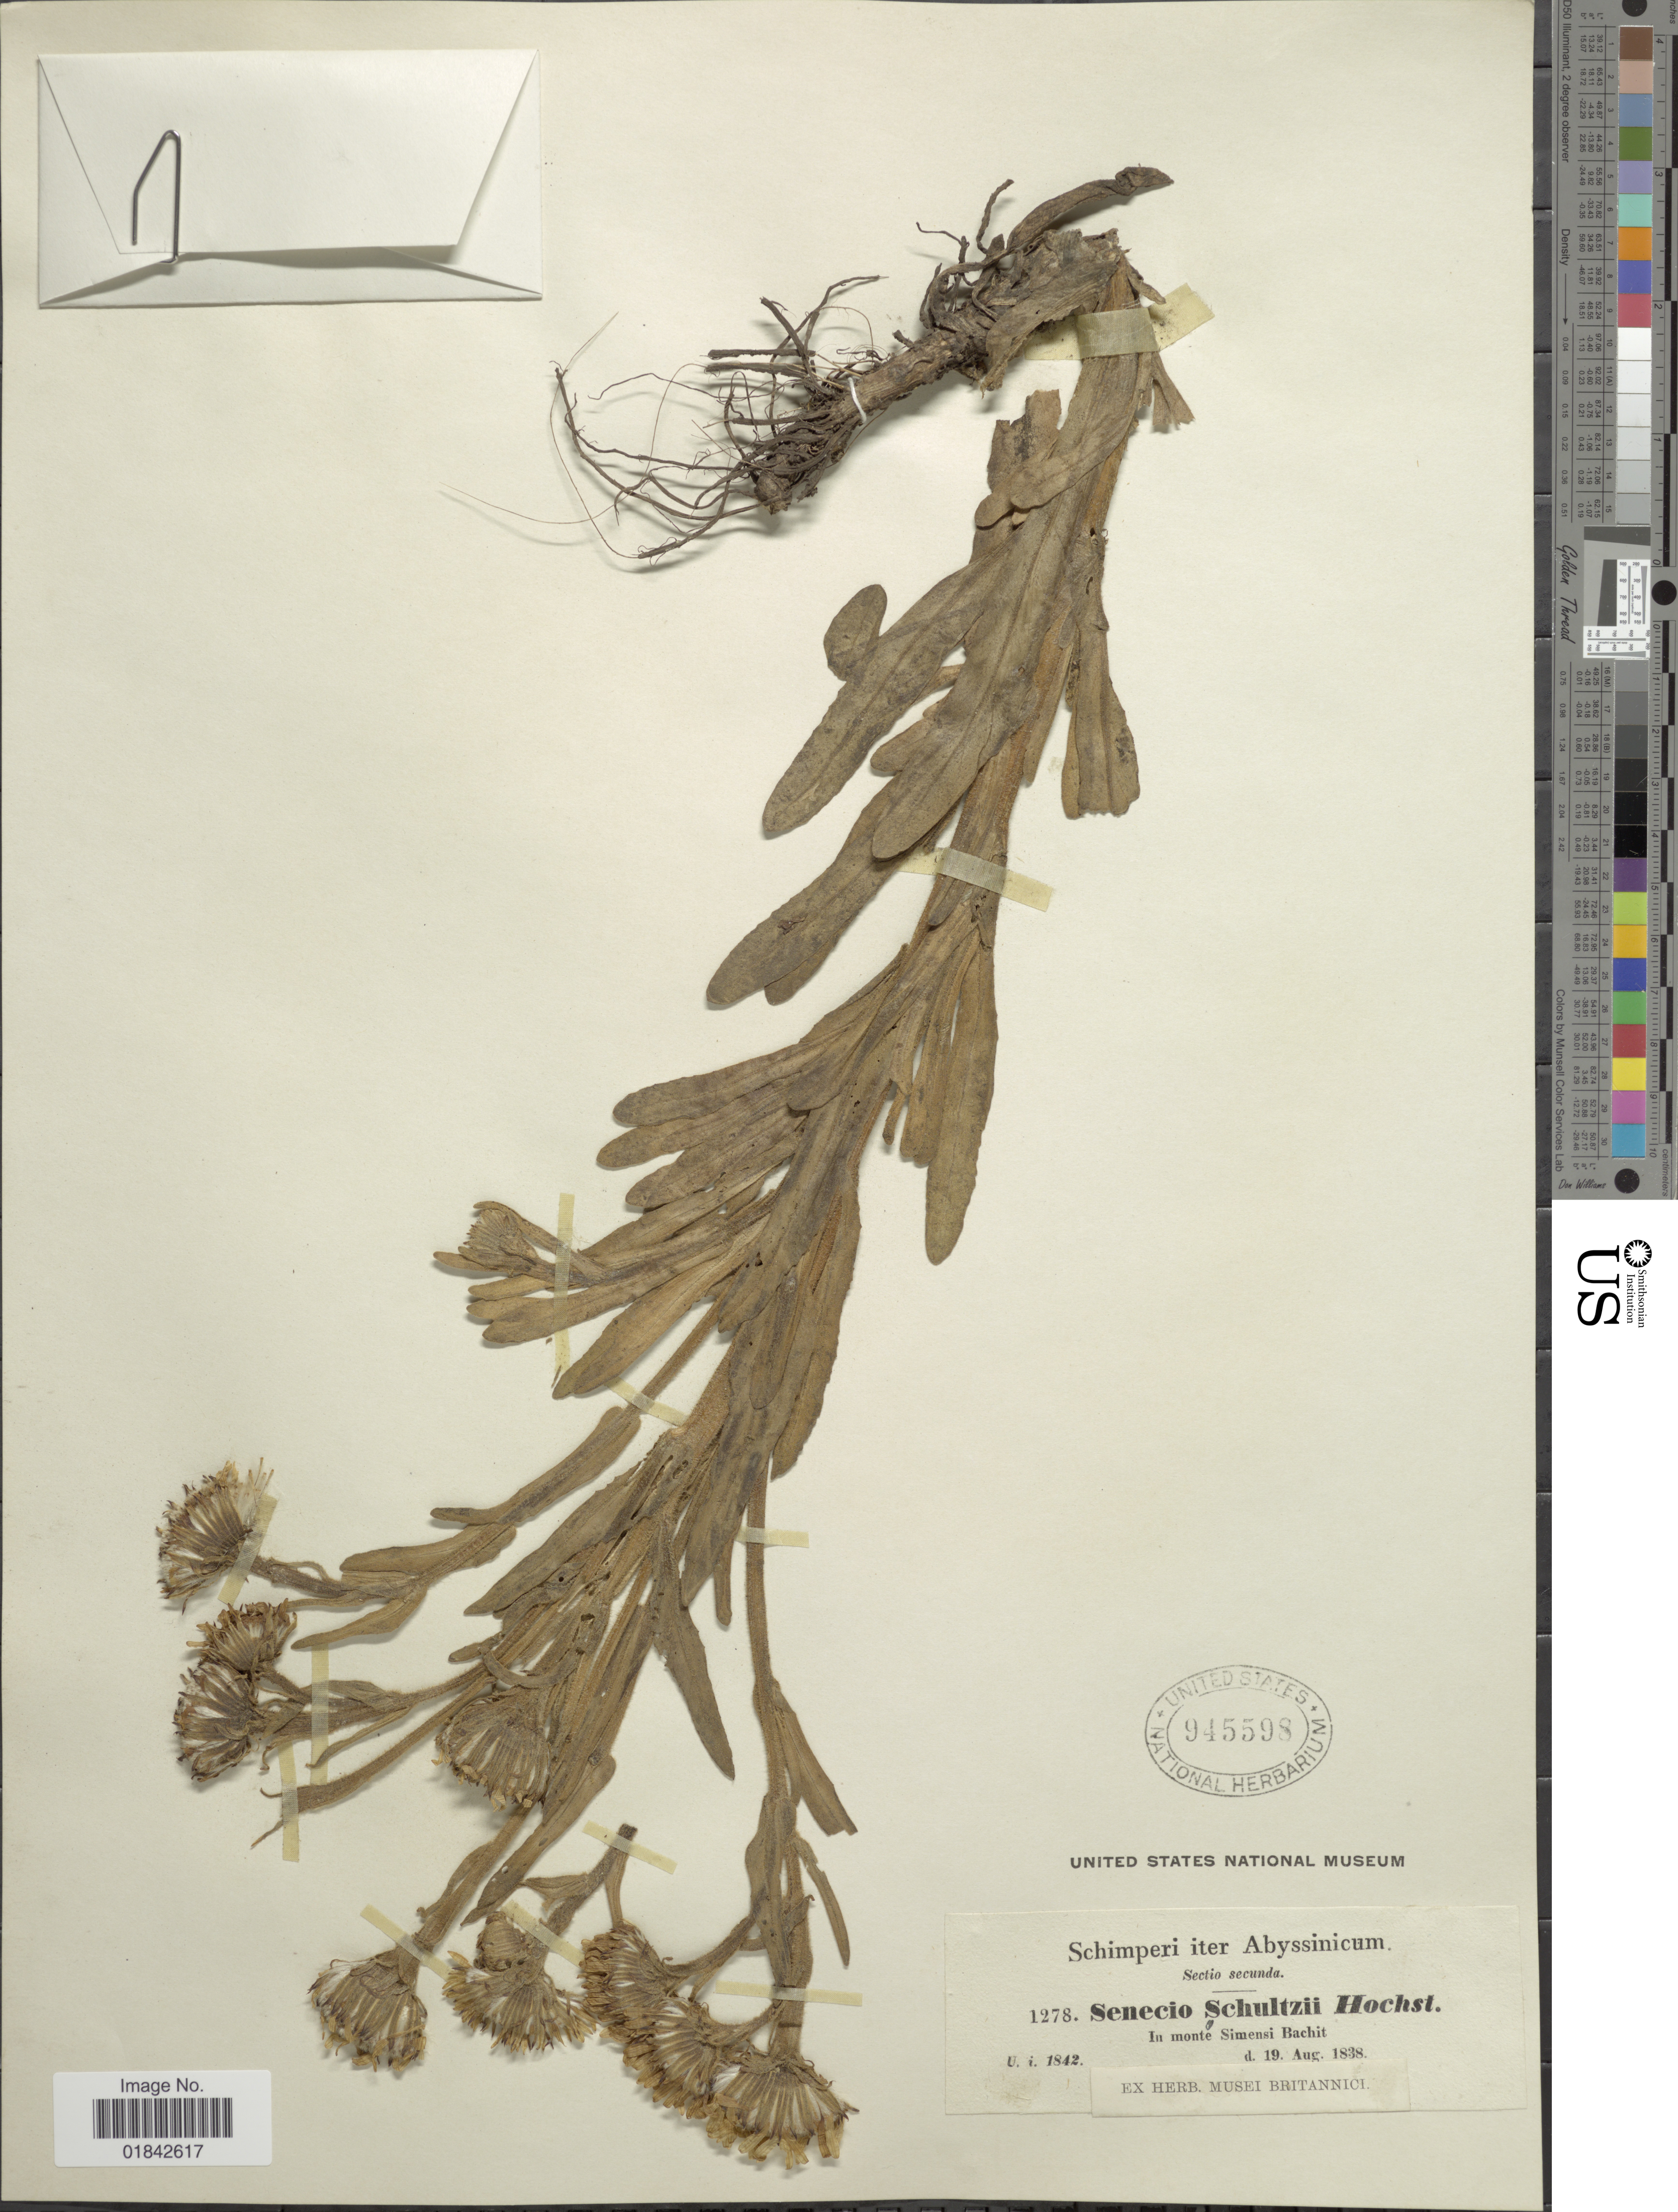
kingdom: Plantae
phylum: Tracheophyta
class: Magnoliopsida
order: Asterales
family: Asteraceae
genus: Senecio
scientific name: Senecio schultzii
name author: Hochst. ex A. Rich.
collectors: -. Schultz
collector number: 1278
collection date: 1838-08-19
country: Eritrea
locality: Abyssinicum, in monte Simensi Bachit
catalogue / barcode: US 945598